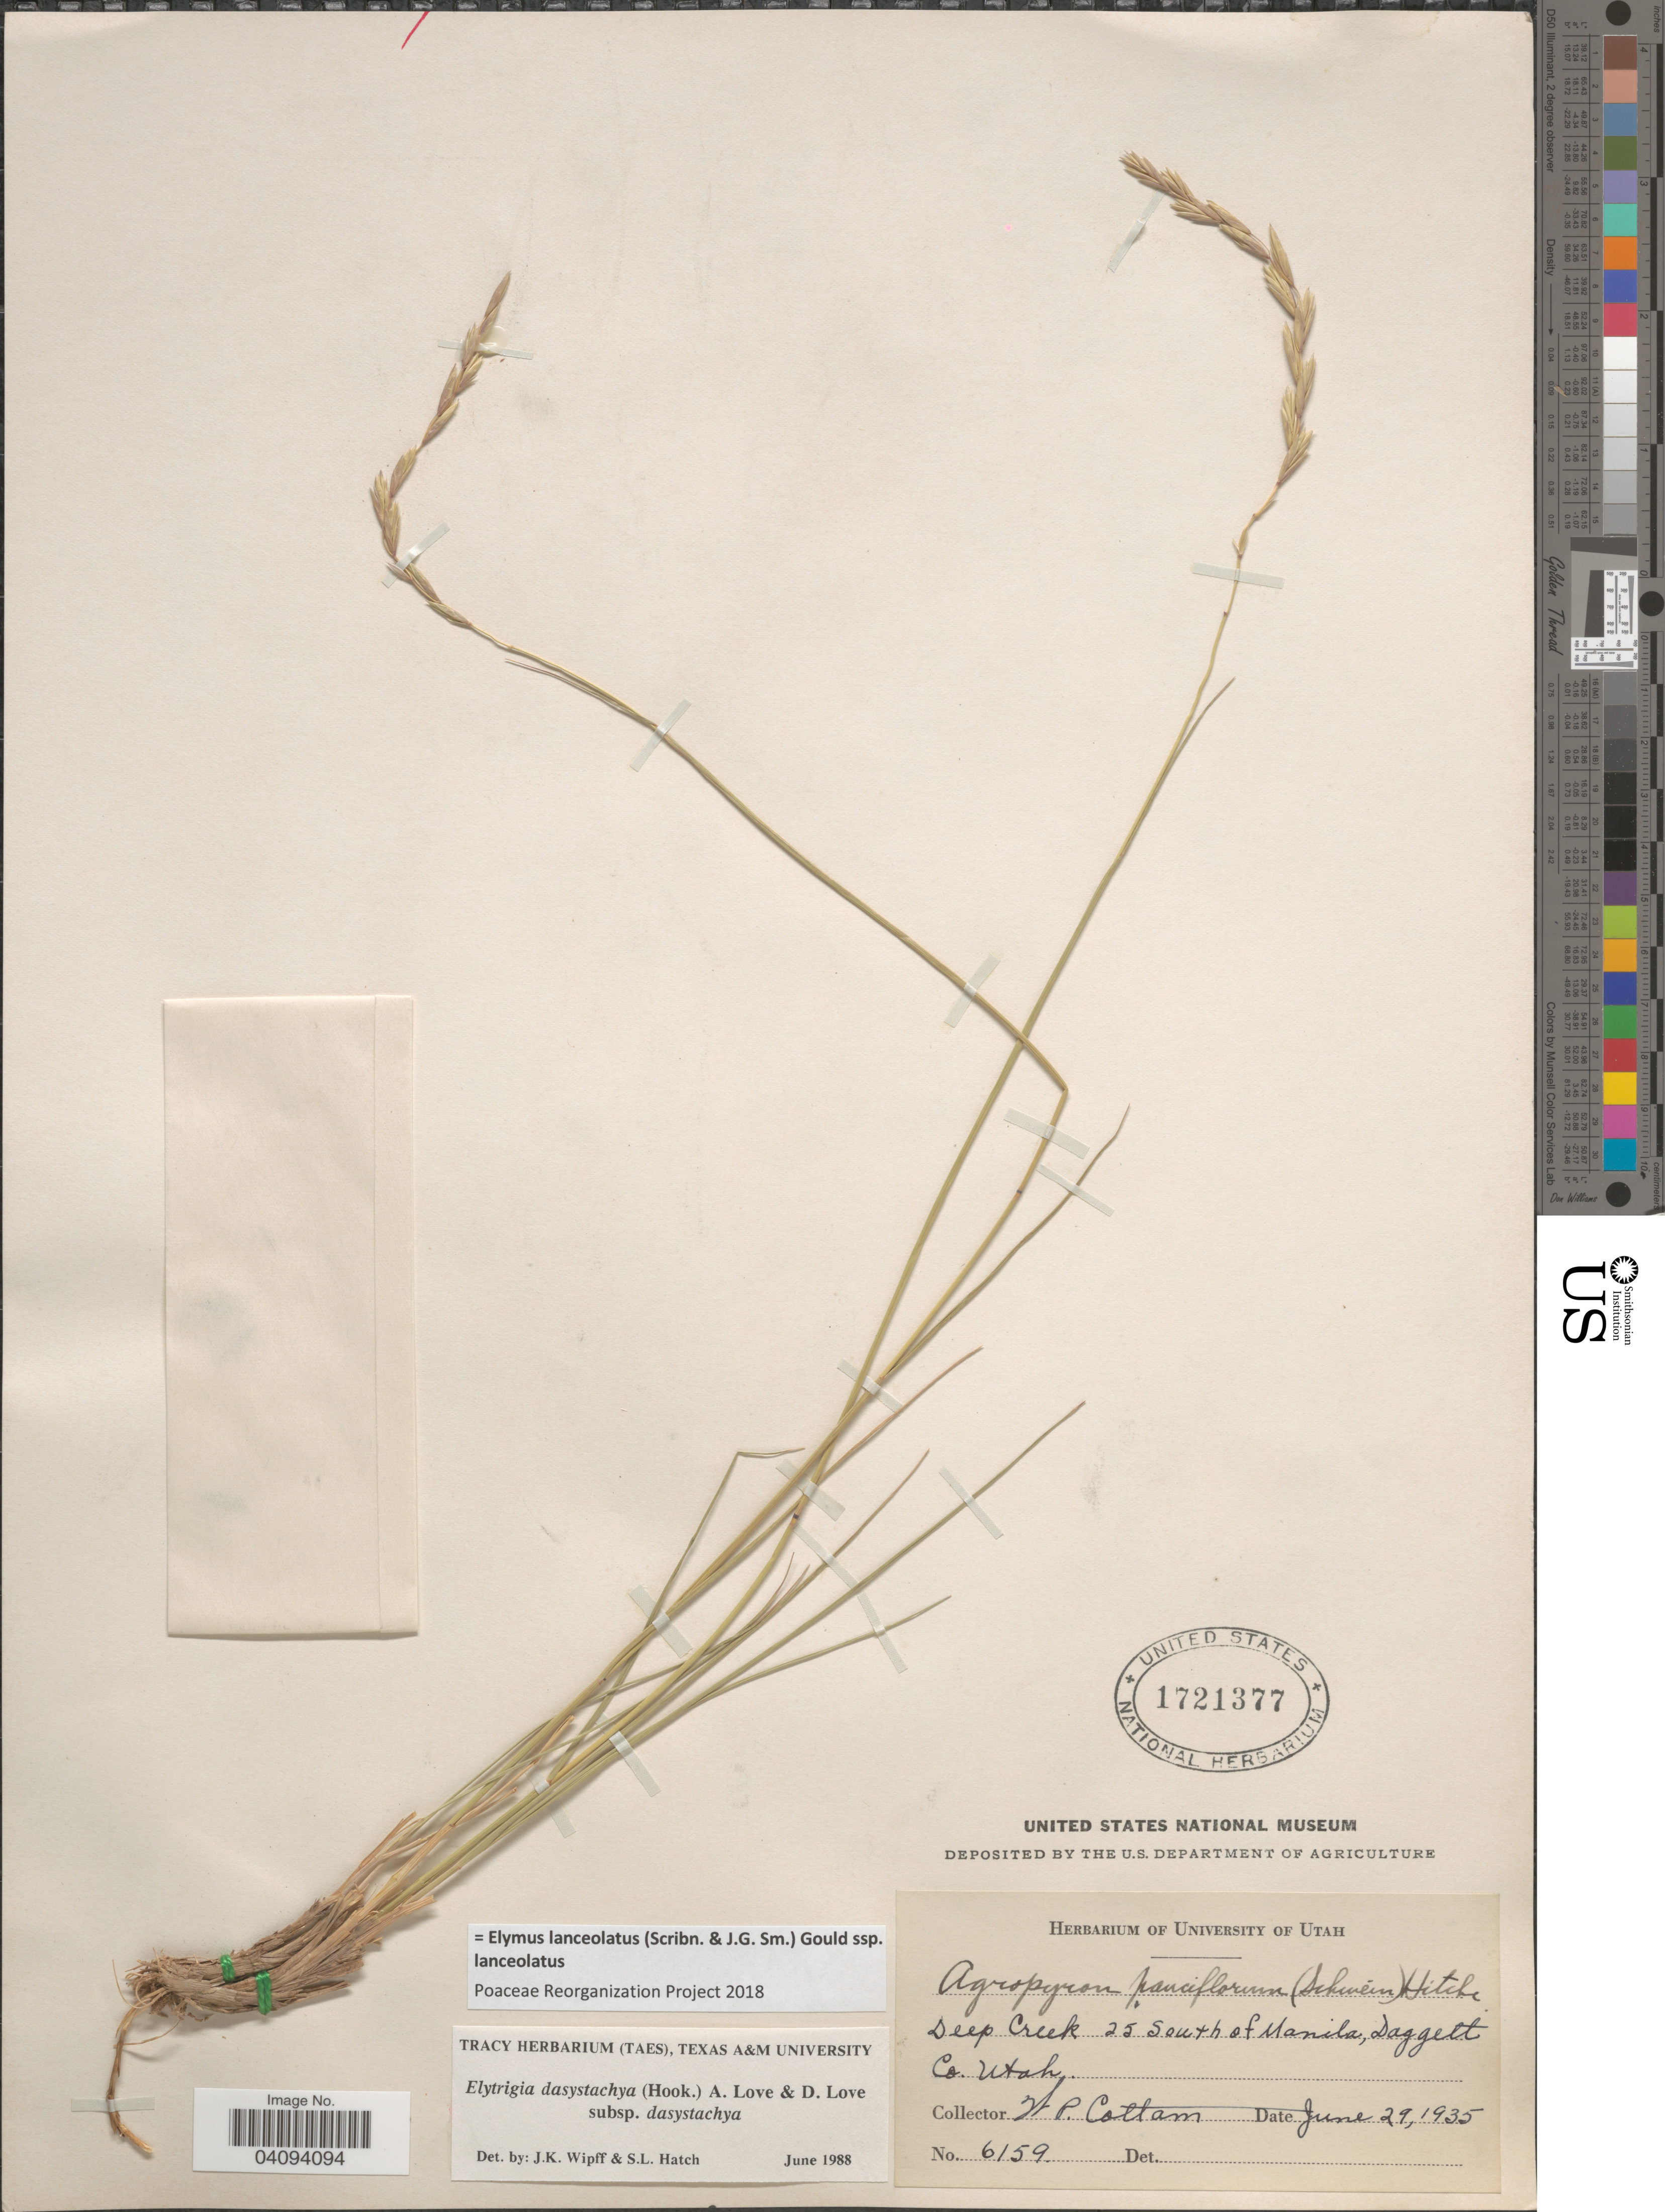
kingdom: Plantae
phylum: Tracheophyta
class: Liliopsida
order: Poales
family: Poaceae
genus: Elymus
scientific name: Elymus lanceolatus subsp. lanceolatus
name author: (Scribn. & J.G. Sm.) Gould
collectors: W. Cottam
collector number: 6159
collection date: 1935-06-29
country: United States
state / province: Utah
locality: Deep Creek 25 South of Manila, Daggett Co.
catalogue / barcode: US 1721377